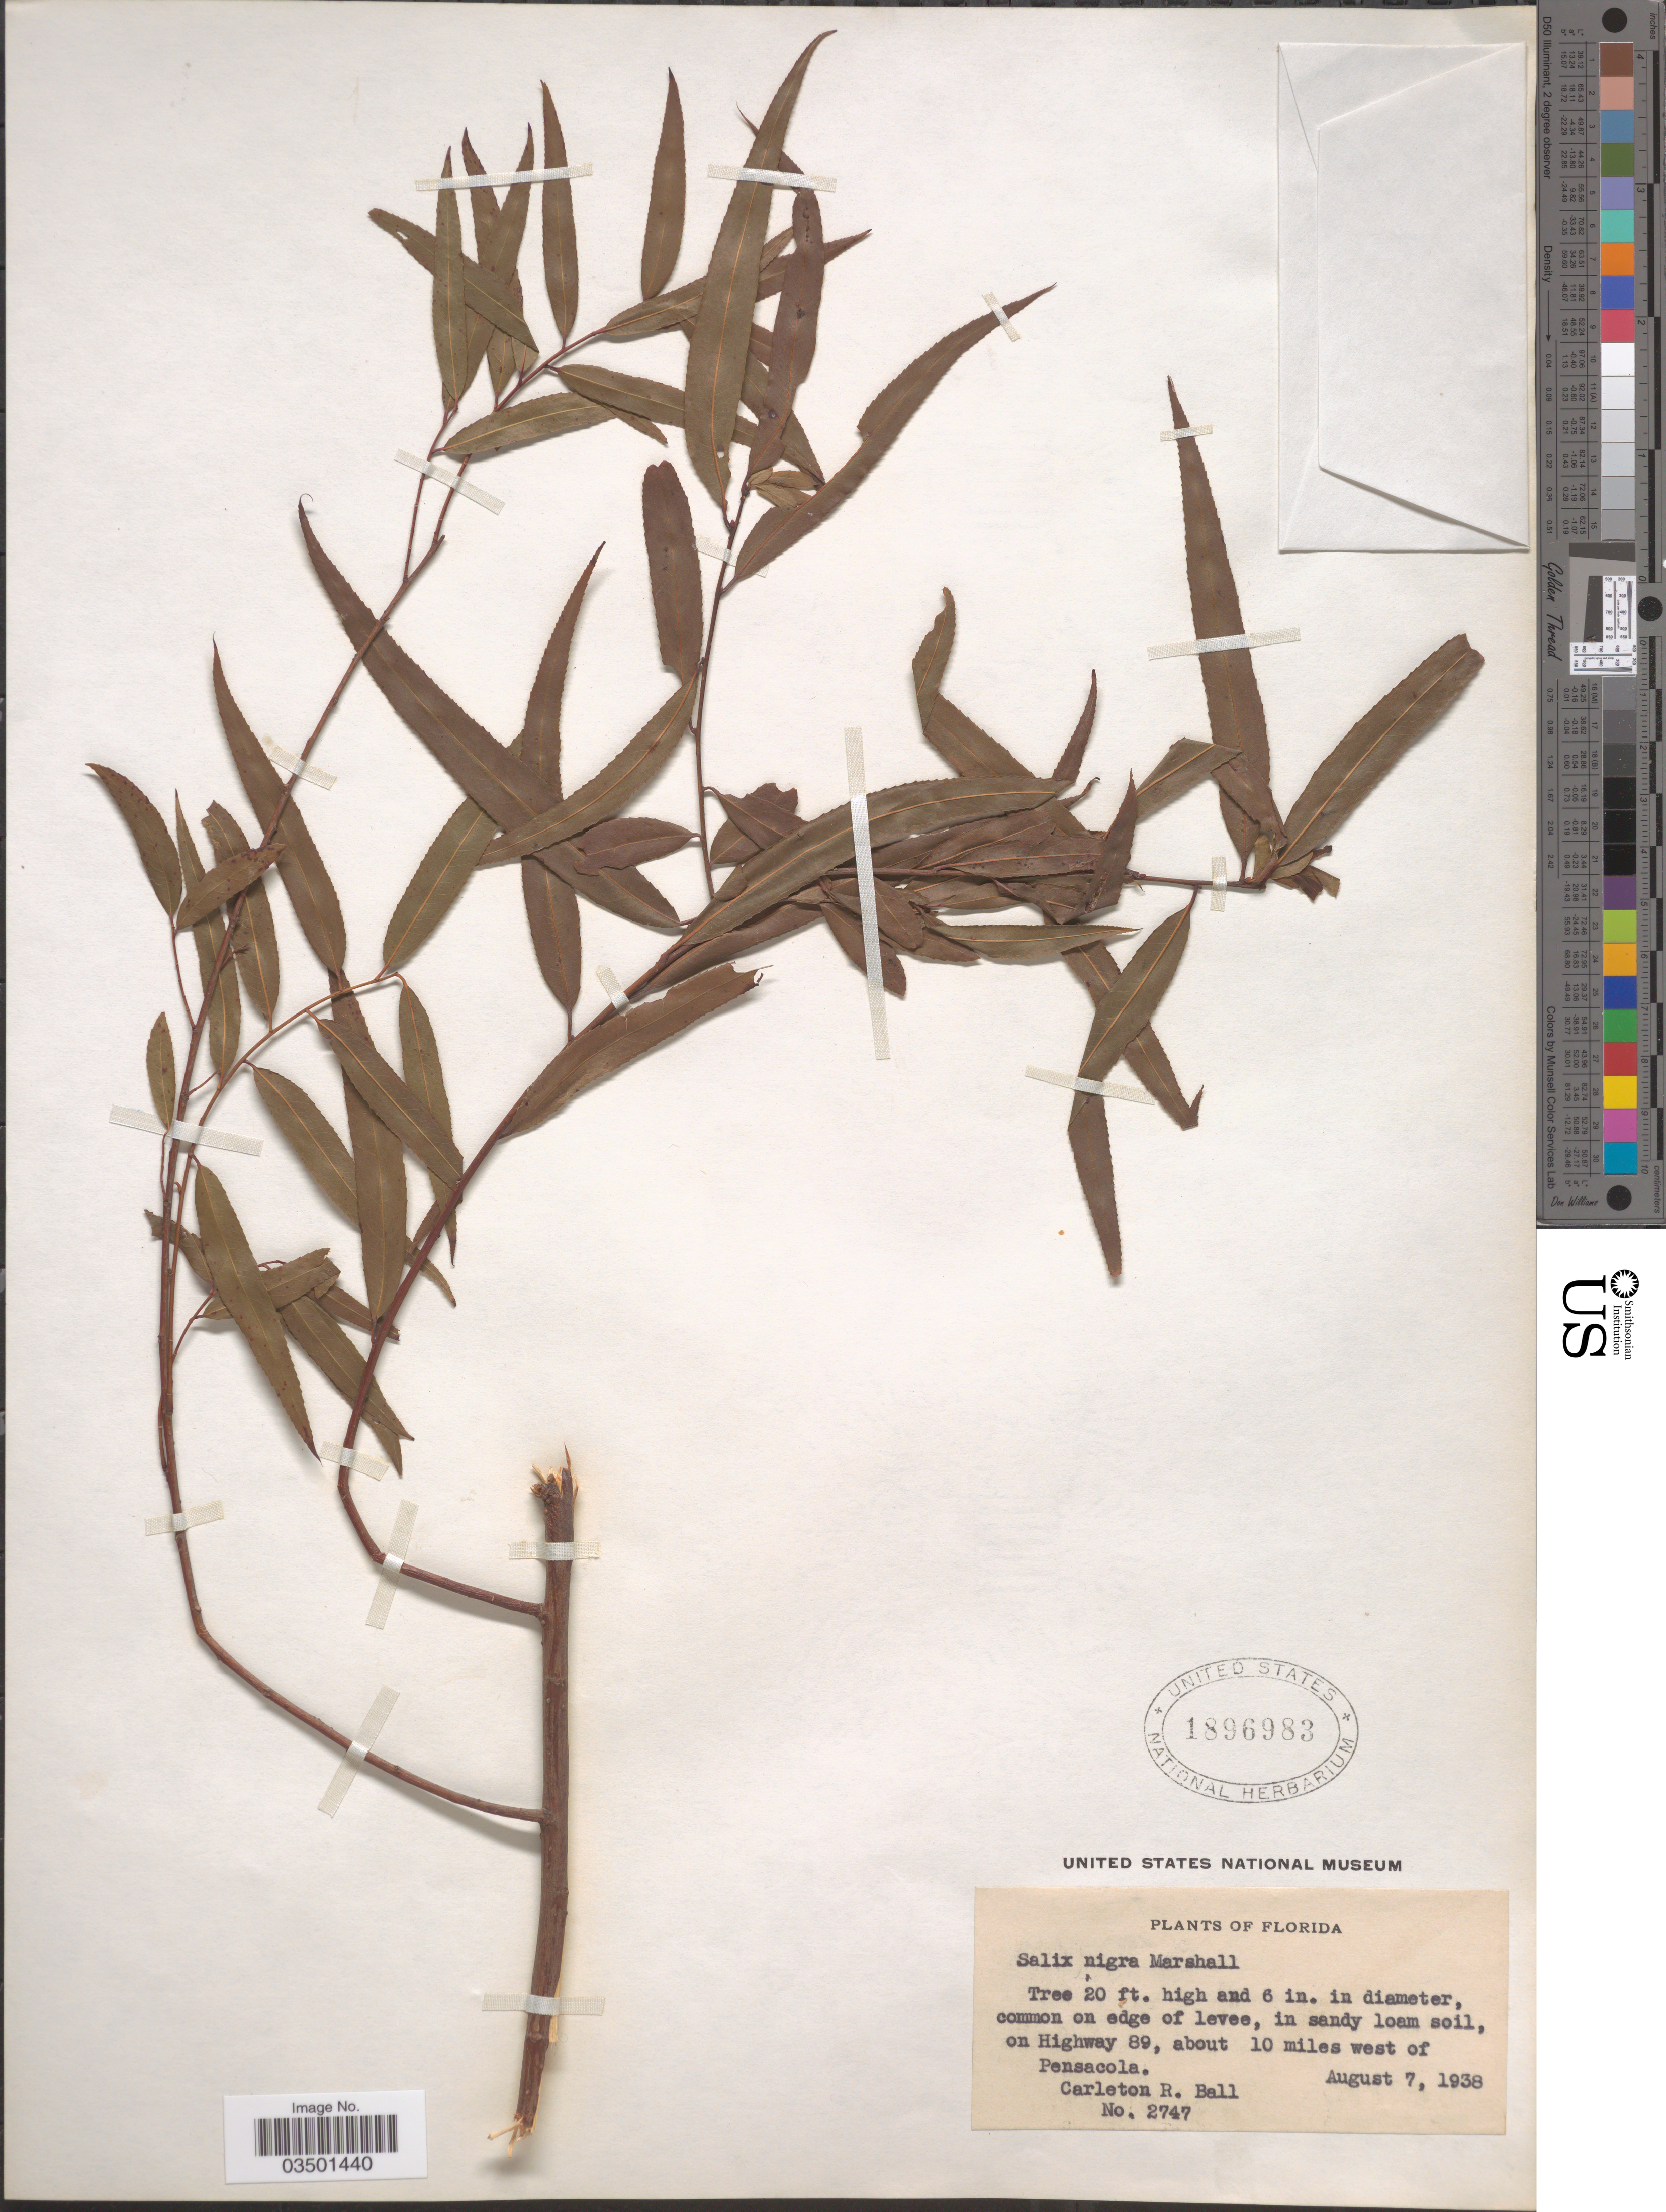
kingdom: Plantae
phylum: Tracheophyta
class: Magnoliopsida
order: Malpighiales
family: Salicaceae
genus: Salix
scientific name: Salix nigra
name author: Marshall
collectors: C. R. Ball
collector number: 2747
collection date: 1938-08-07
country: United States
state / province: Florida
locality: Common on edge of levee, in sandy loam soil, on Highway 89, about 10 miles west of Pensacola.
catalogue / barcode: US 1896983